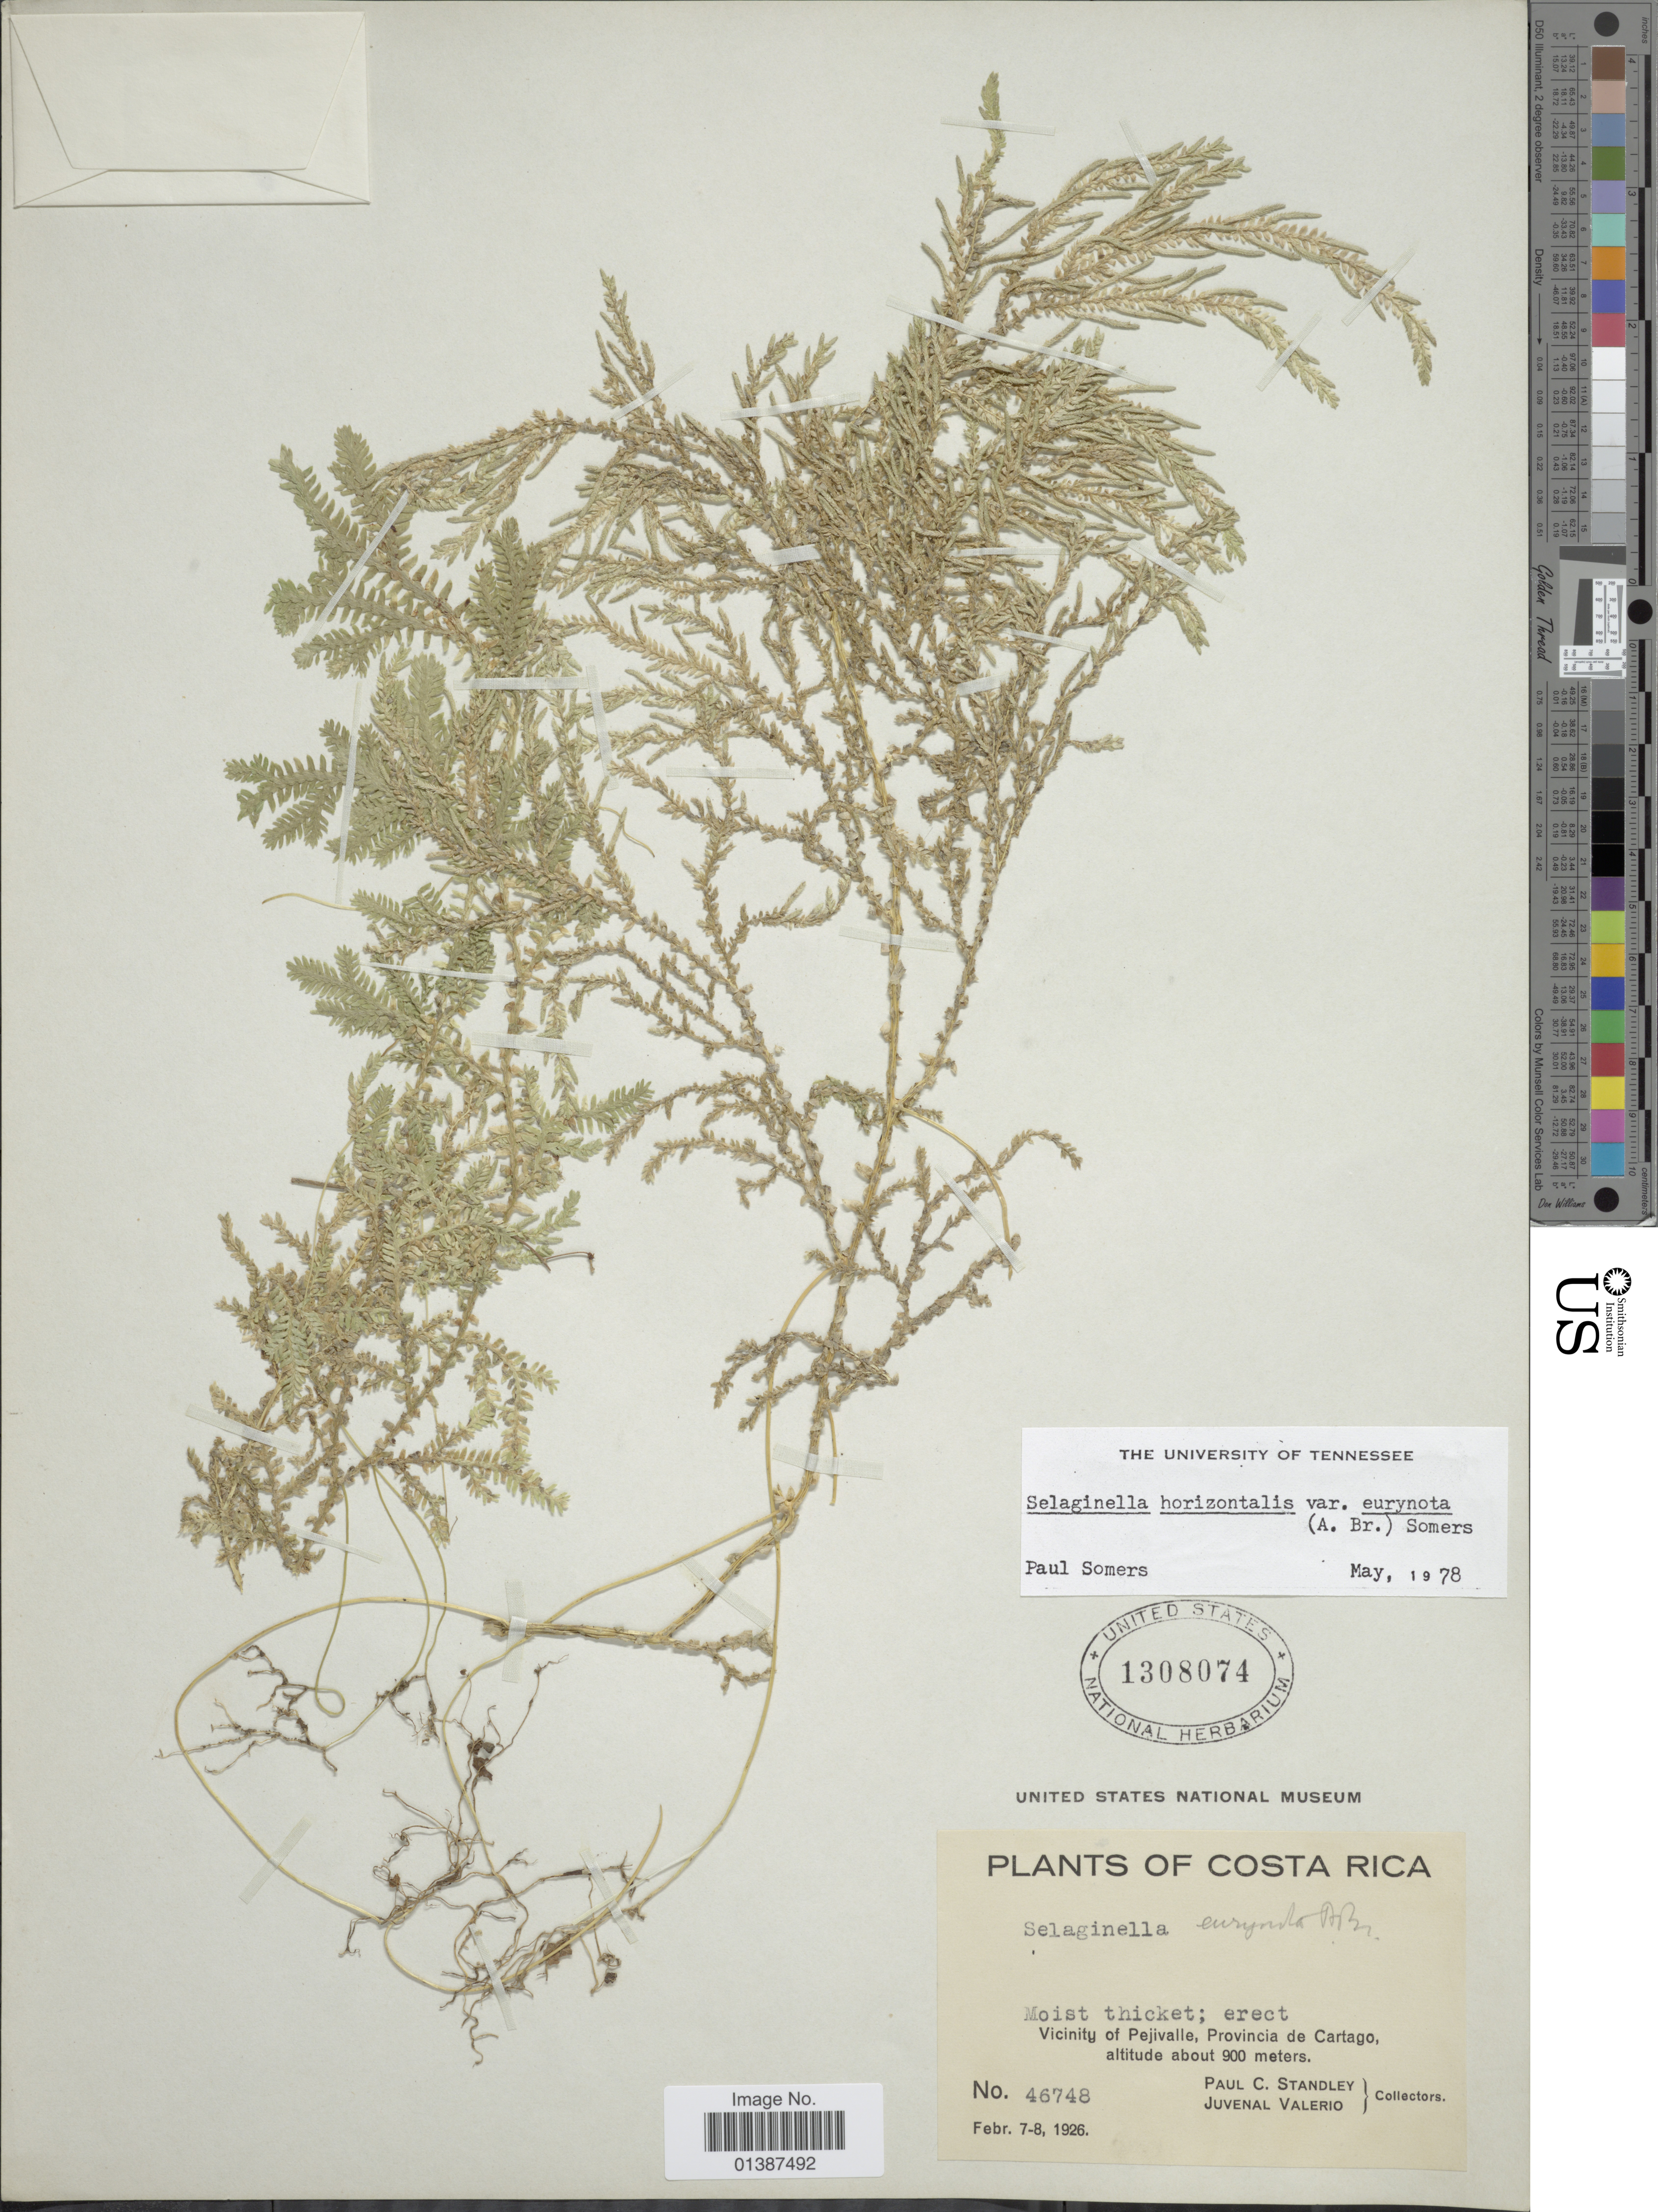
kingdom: Plantae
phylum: Tracheophyta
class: Lycopodiopsida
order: Selaginellales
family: Selaginellaceae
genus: Selaginella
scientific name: Selaginella eurynota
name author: A. Braun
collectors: P. C. Standley & J. Valerio R.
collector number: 46748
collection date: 1926-02-07/1926-02-08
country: Costa Rica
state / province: Cartago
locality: Vicinity of Pejivalle, provincia de Cartago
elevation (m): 900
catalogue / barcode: US 1308074